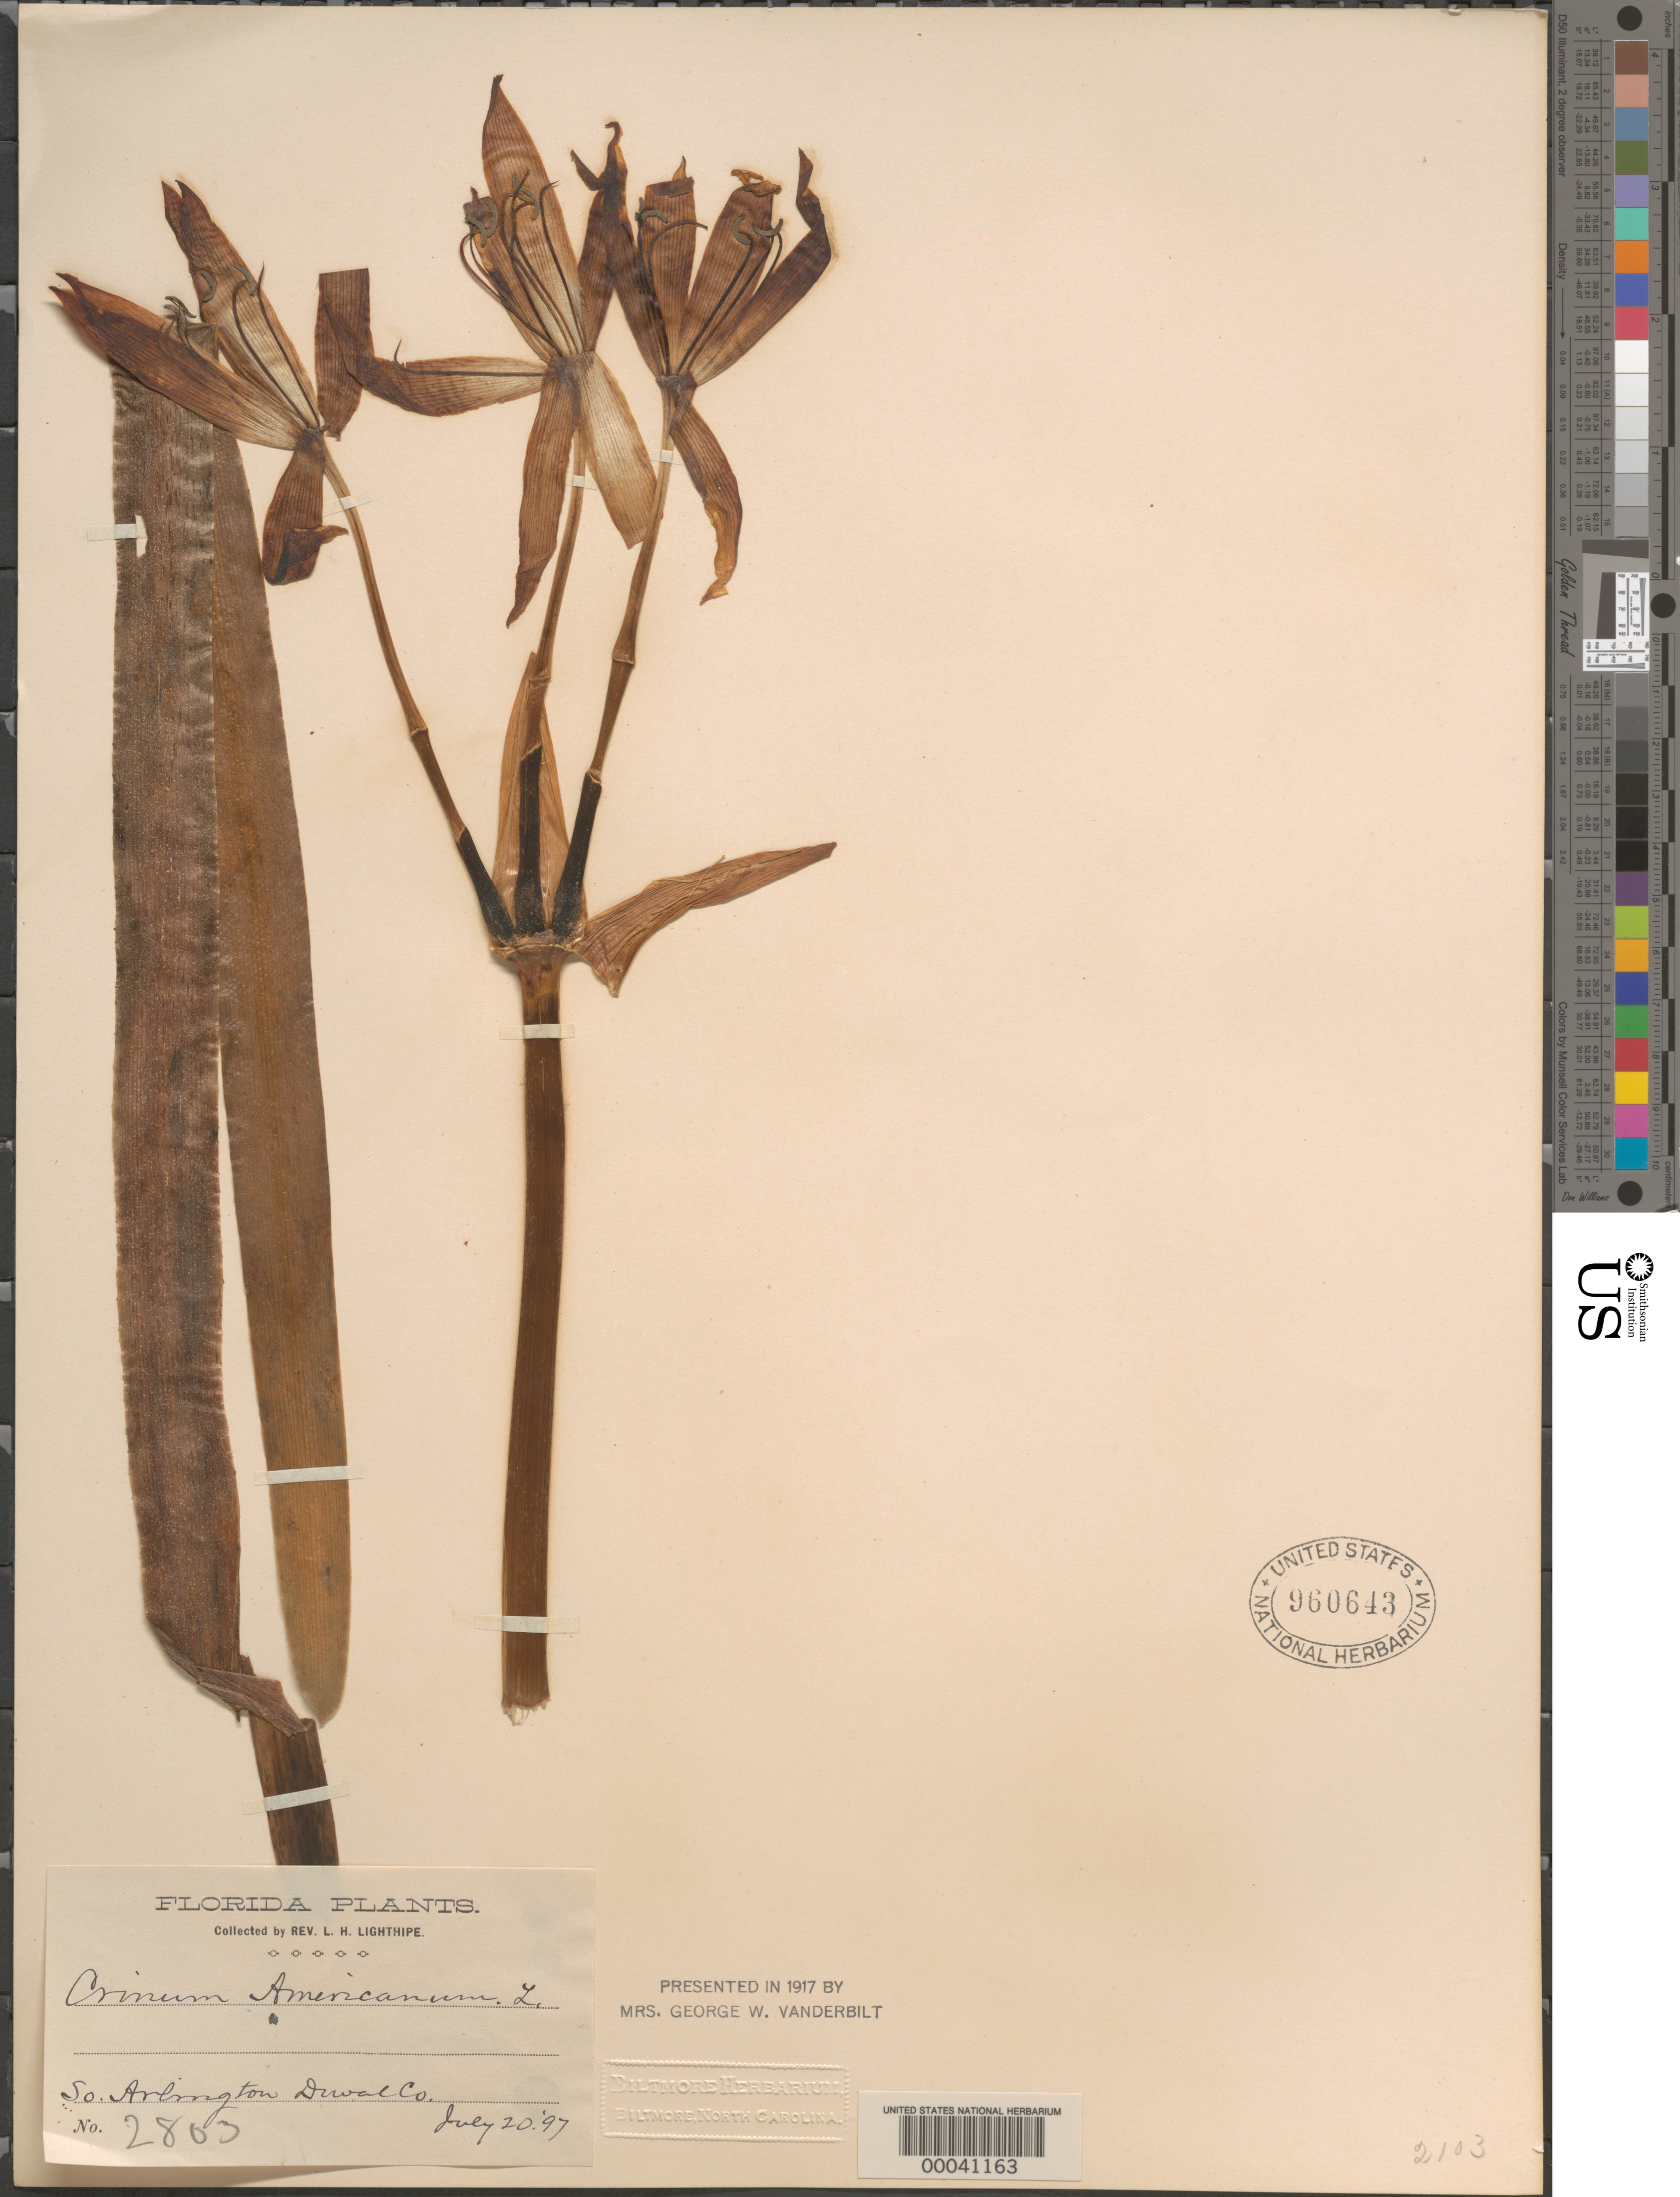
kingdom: Plantae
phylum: Tracheophyta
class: Liliopsida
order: Asparagales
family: Amaryllidaceae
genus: Crinum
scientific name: Crinum americanum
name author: L.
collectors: Rev. L. H. Lighthipe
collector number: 2803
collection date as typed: Transcribed d/m/y: 20/7/97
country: United States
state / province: Florida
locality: So. Arlington Duval Co.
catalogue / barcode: US 960643